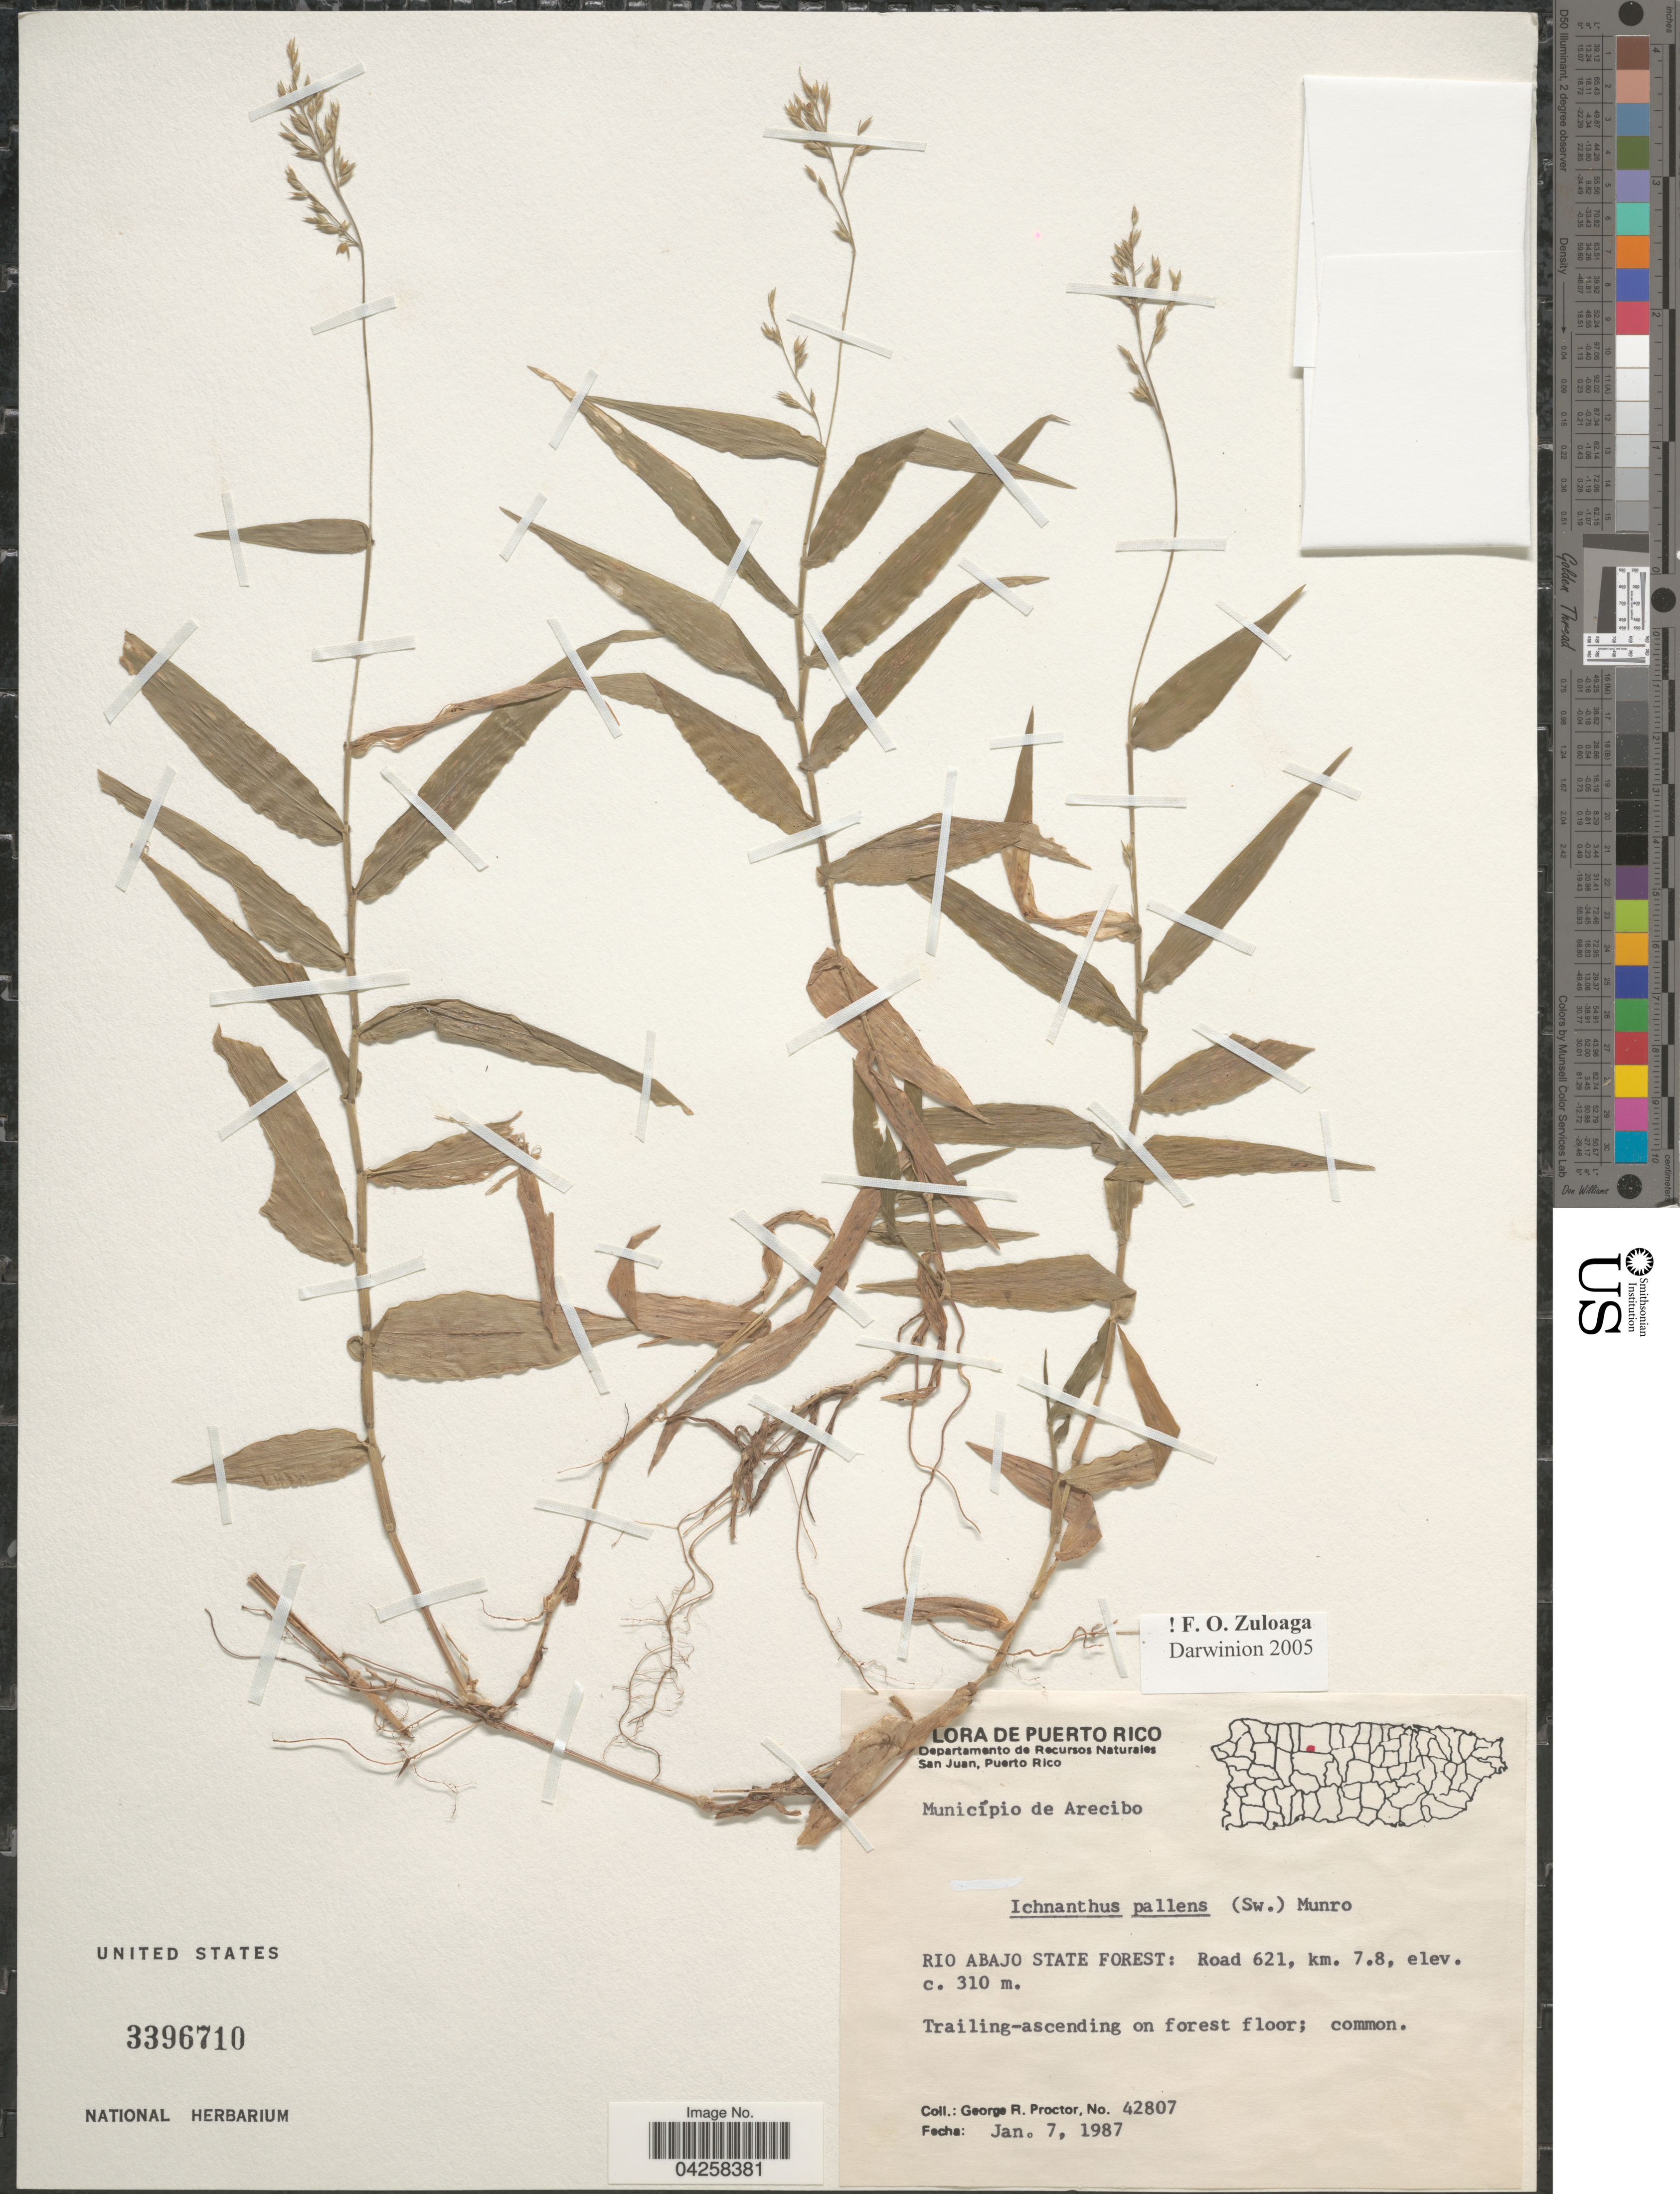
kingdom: Plantae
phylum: Tracheophyta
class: Liliopsida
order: Poales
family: Poaceae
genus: Ichnanthus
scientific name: Ichnanthus pallens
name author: (Sw.) Munro ex Benth.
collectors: G. Proctor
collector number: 42807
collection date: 1987-01-07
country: Puerto Rico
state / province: San Juan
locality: Departamento de Recursos Naturales. Rio Abajo State Forest: Road 621, km. 7.8.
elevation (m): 310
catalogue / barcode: US 3396710